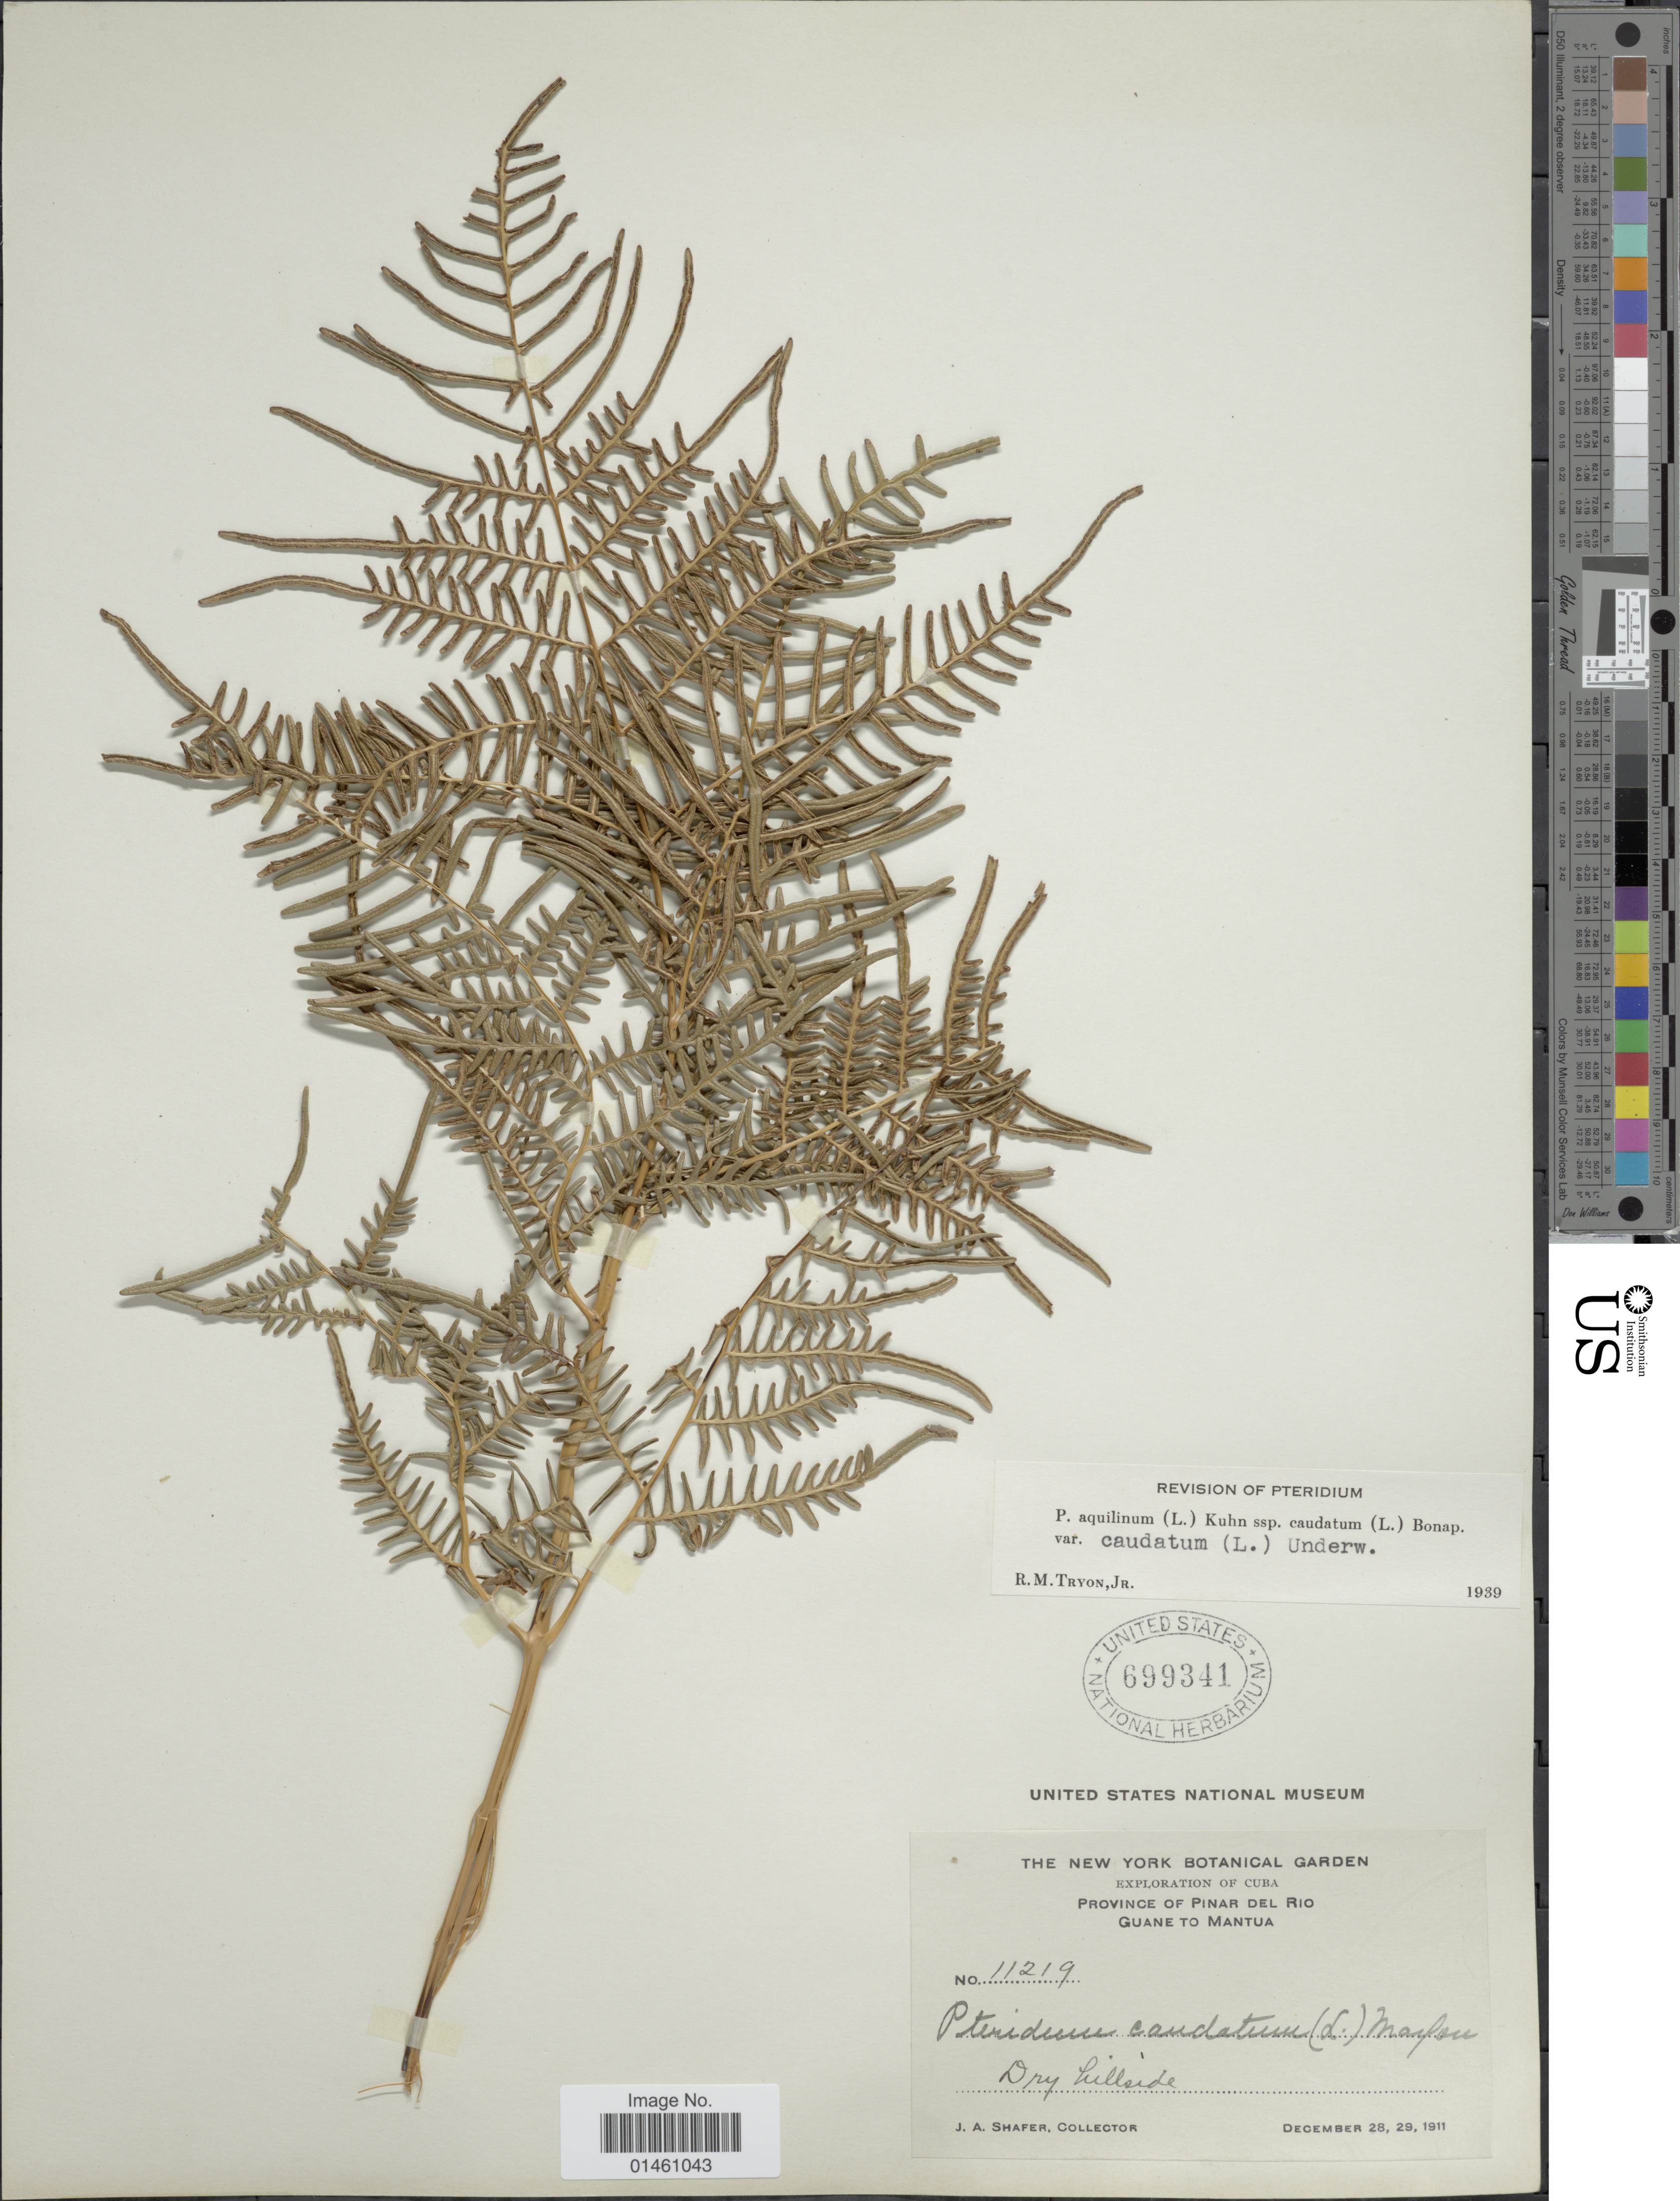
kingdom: Plantae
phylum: Tracheophyta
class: Polypodiopsida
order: Polypodiales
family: Dennstaedtiaceae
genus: Pteridium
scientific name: Pteridium caudatum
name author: (L.) Maxon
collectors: J. A. Shafer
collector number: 11219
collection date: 1911-12-28/1911-12-29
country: Cuba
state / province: Pinar del Río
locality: Guane to Mantua. Dry hillside.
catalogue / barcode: US 699341